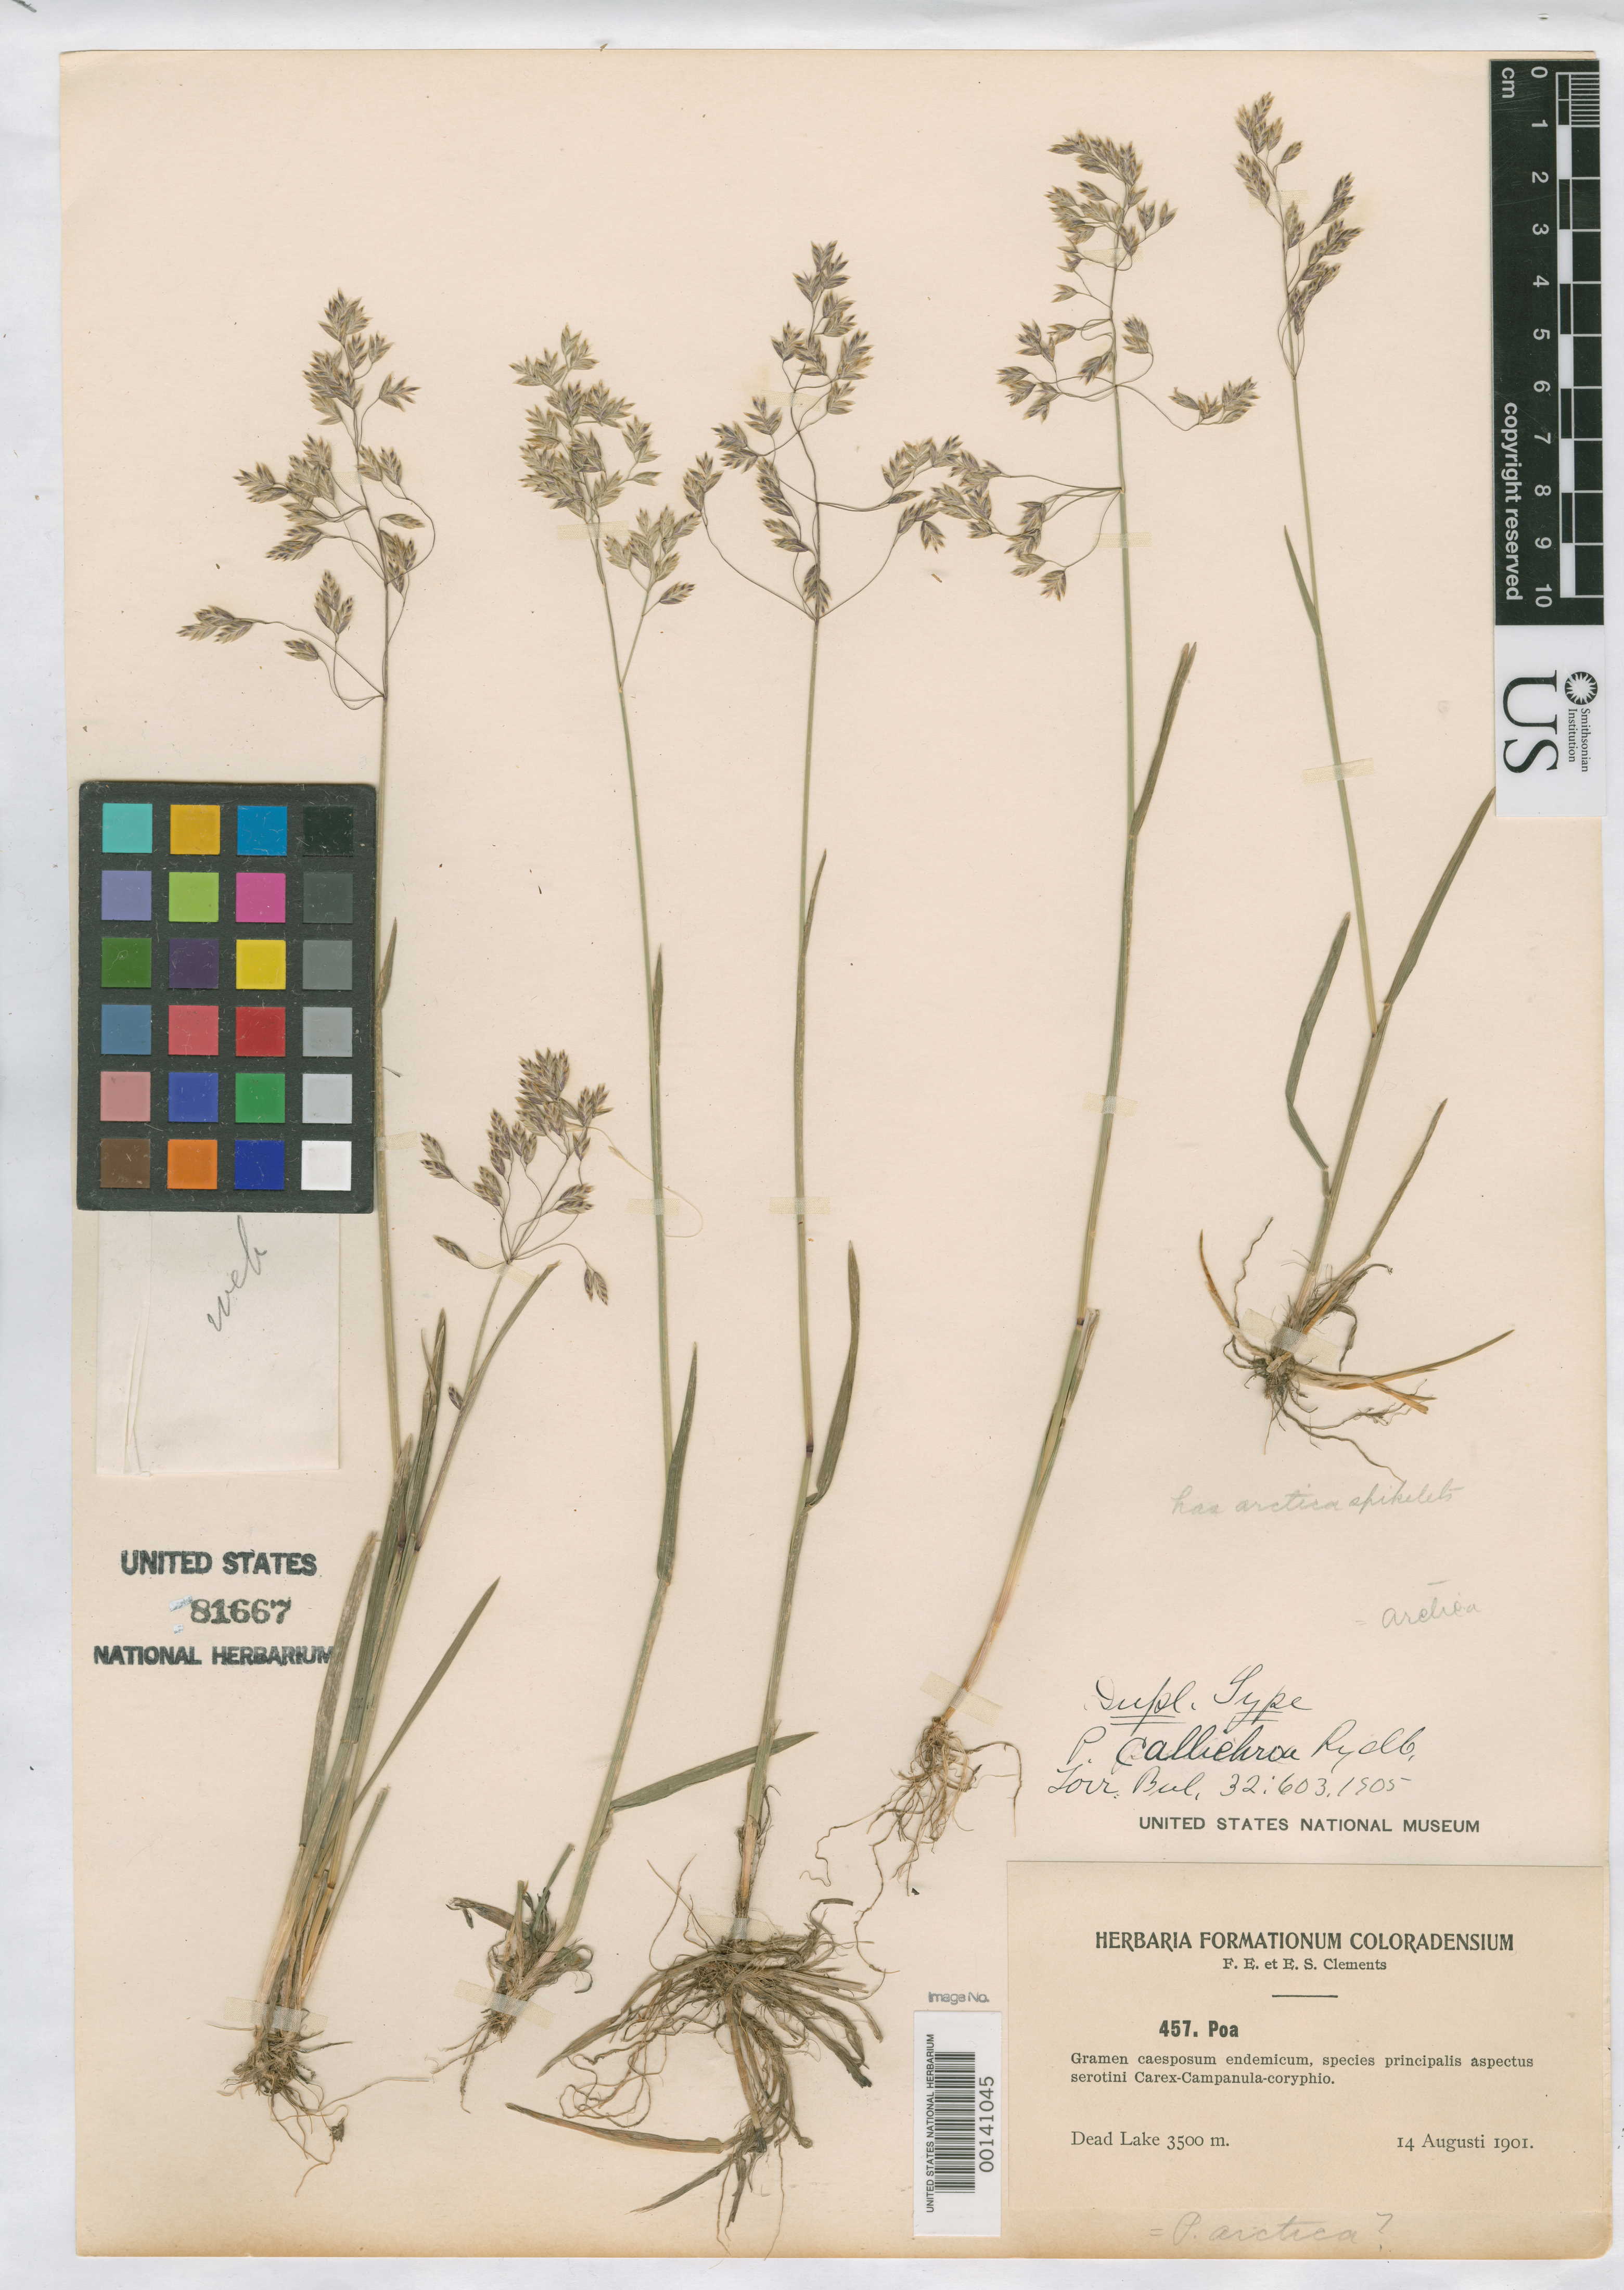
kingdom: Plantae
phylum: Tracheophyta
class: Liliopsida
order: Poales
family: Poaceae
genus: Poa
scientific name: Poa callichroa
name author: Rydb.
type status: Isotype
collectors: F. E. Clements & E. S. Clements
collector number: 457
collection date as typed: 14 Aug 1901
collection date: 1901-08-14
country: United States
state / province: Colorado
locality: Dead Lake.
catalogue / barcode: US 81667